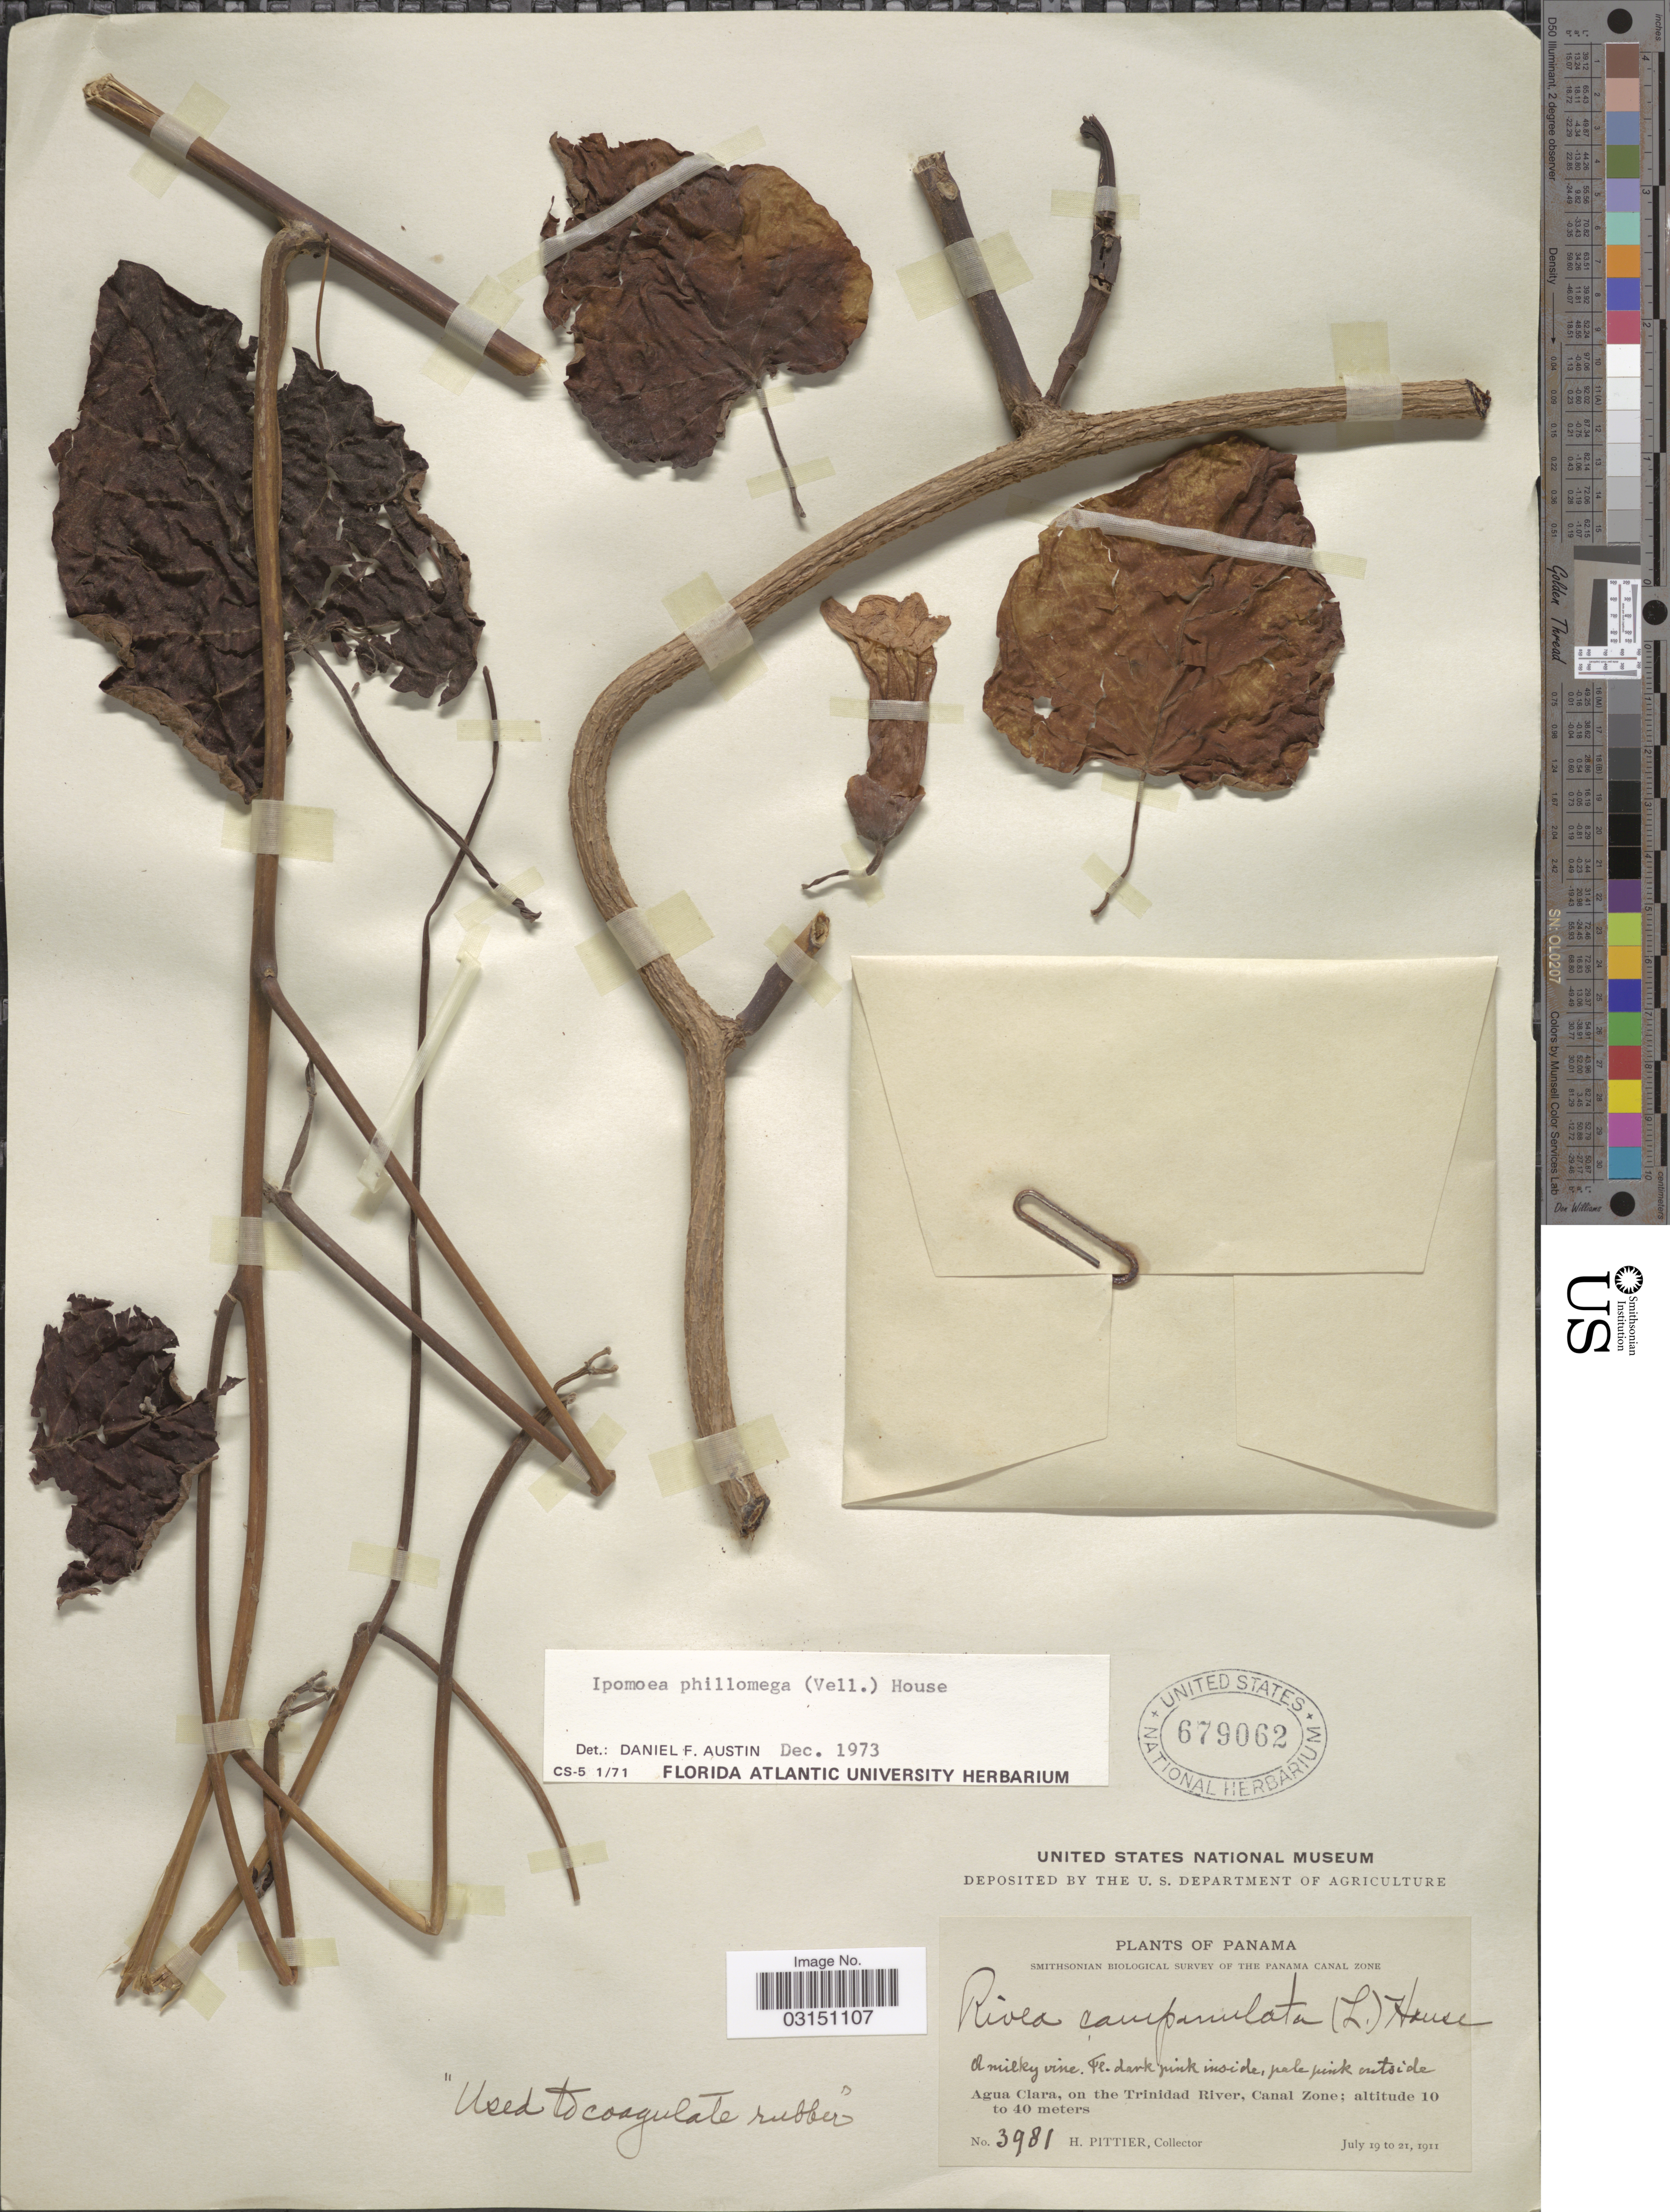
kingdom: Plantae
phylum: Tracheophyta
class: Magnoliopsida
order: Solanales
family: Convolvulaceae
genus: Ipomoea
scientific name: Ipomoea philomega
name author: (Vell.) House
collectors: H. F. Pittier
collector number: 3981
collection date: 1911-07-19/1911-07-21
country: Panama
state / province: Colón / Panamá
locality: The Panama Canal Zone, Agua Clara, on the Trinidad River, Canal Zone.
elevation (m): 10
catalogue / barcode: US 679062